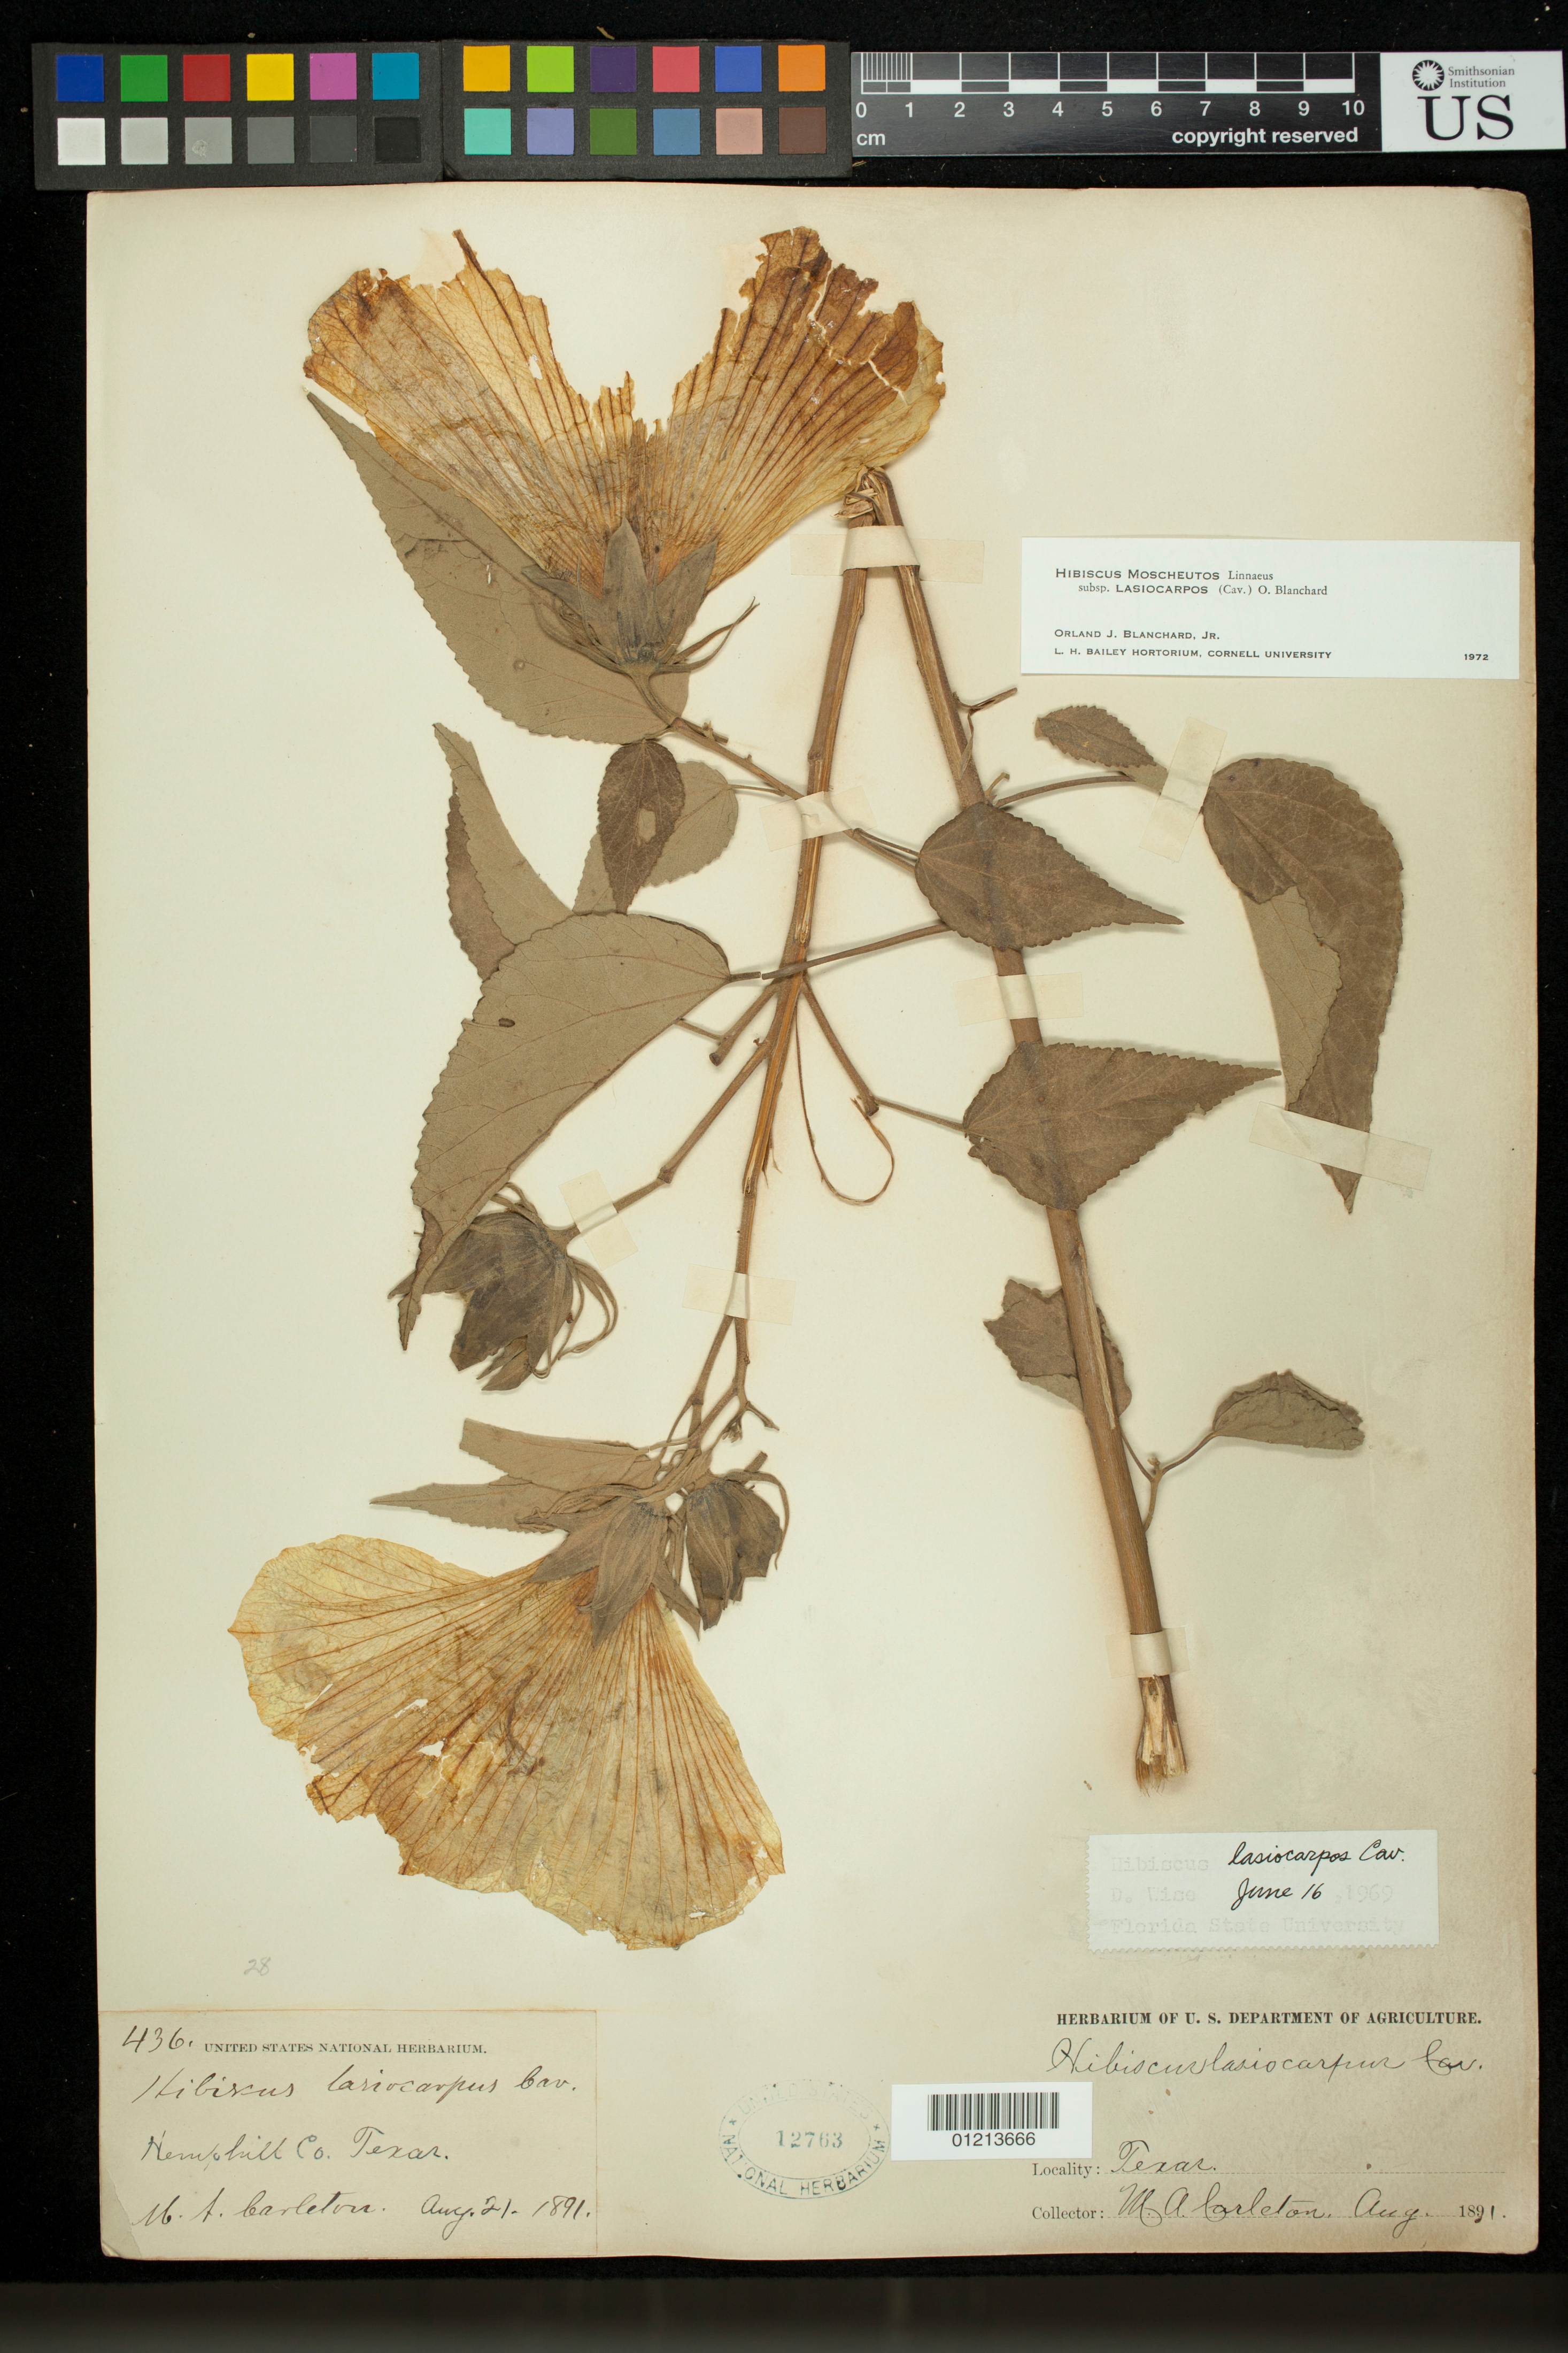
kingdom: Plantae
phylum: Tracheophyta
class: Magnoliopsida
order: Malvales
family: Malvaceae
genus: Hibiscus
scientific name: Hibiscus moscheutos subsp. lasiocarpos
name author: (Cav.) O.J. Blanch.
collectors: M. A. Carleton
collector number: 436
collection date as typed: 21 Aug 1891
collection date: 1891-08-21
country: United States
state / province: Texas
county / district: Hemphill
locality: Hemphill County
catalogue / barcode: US 12763